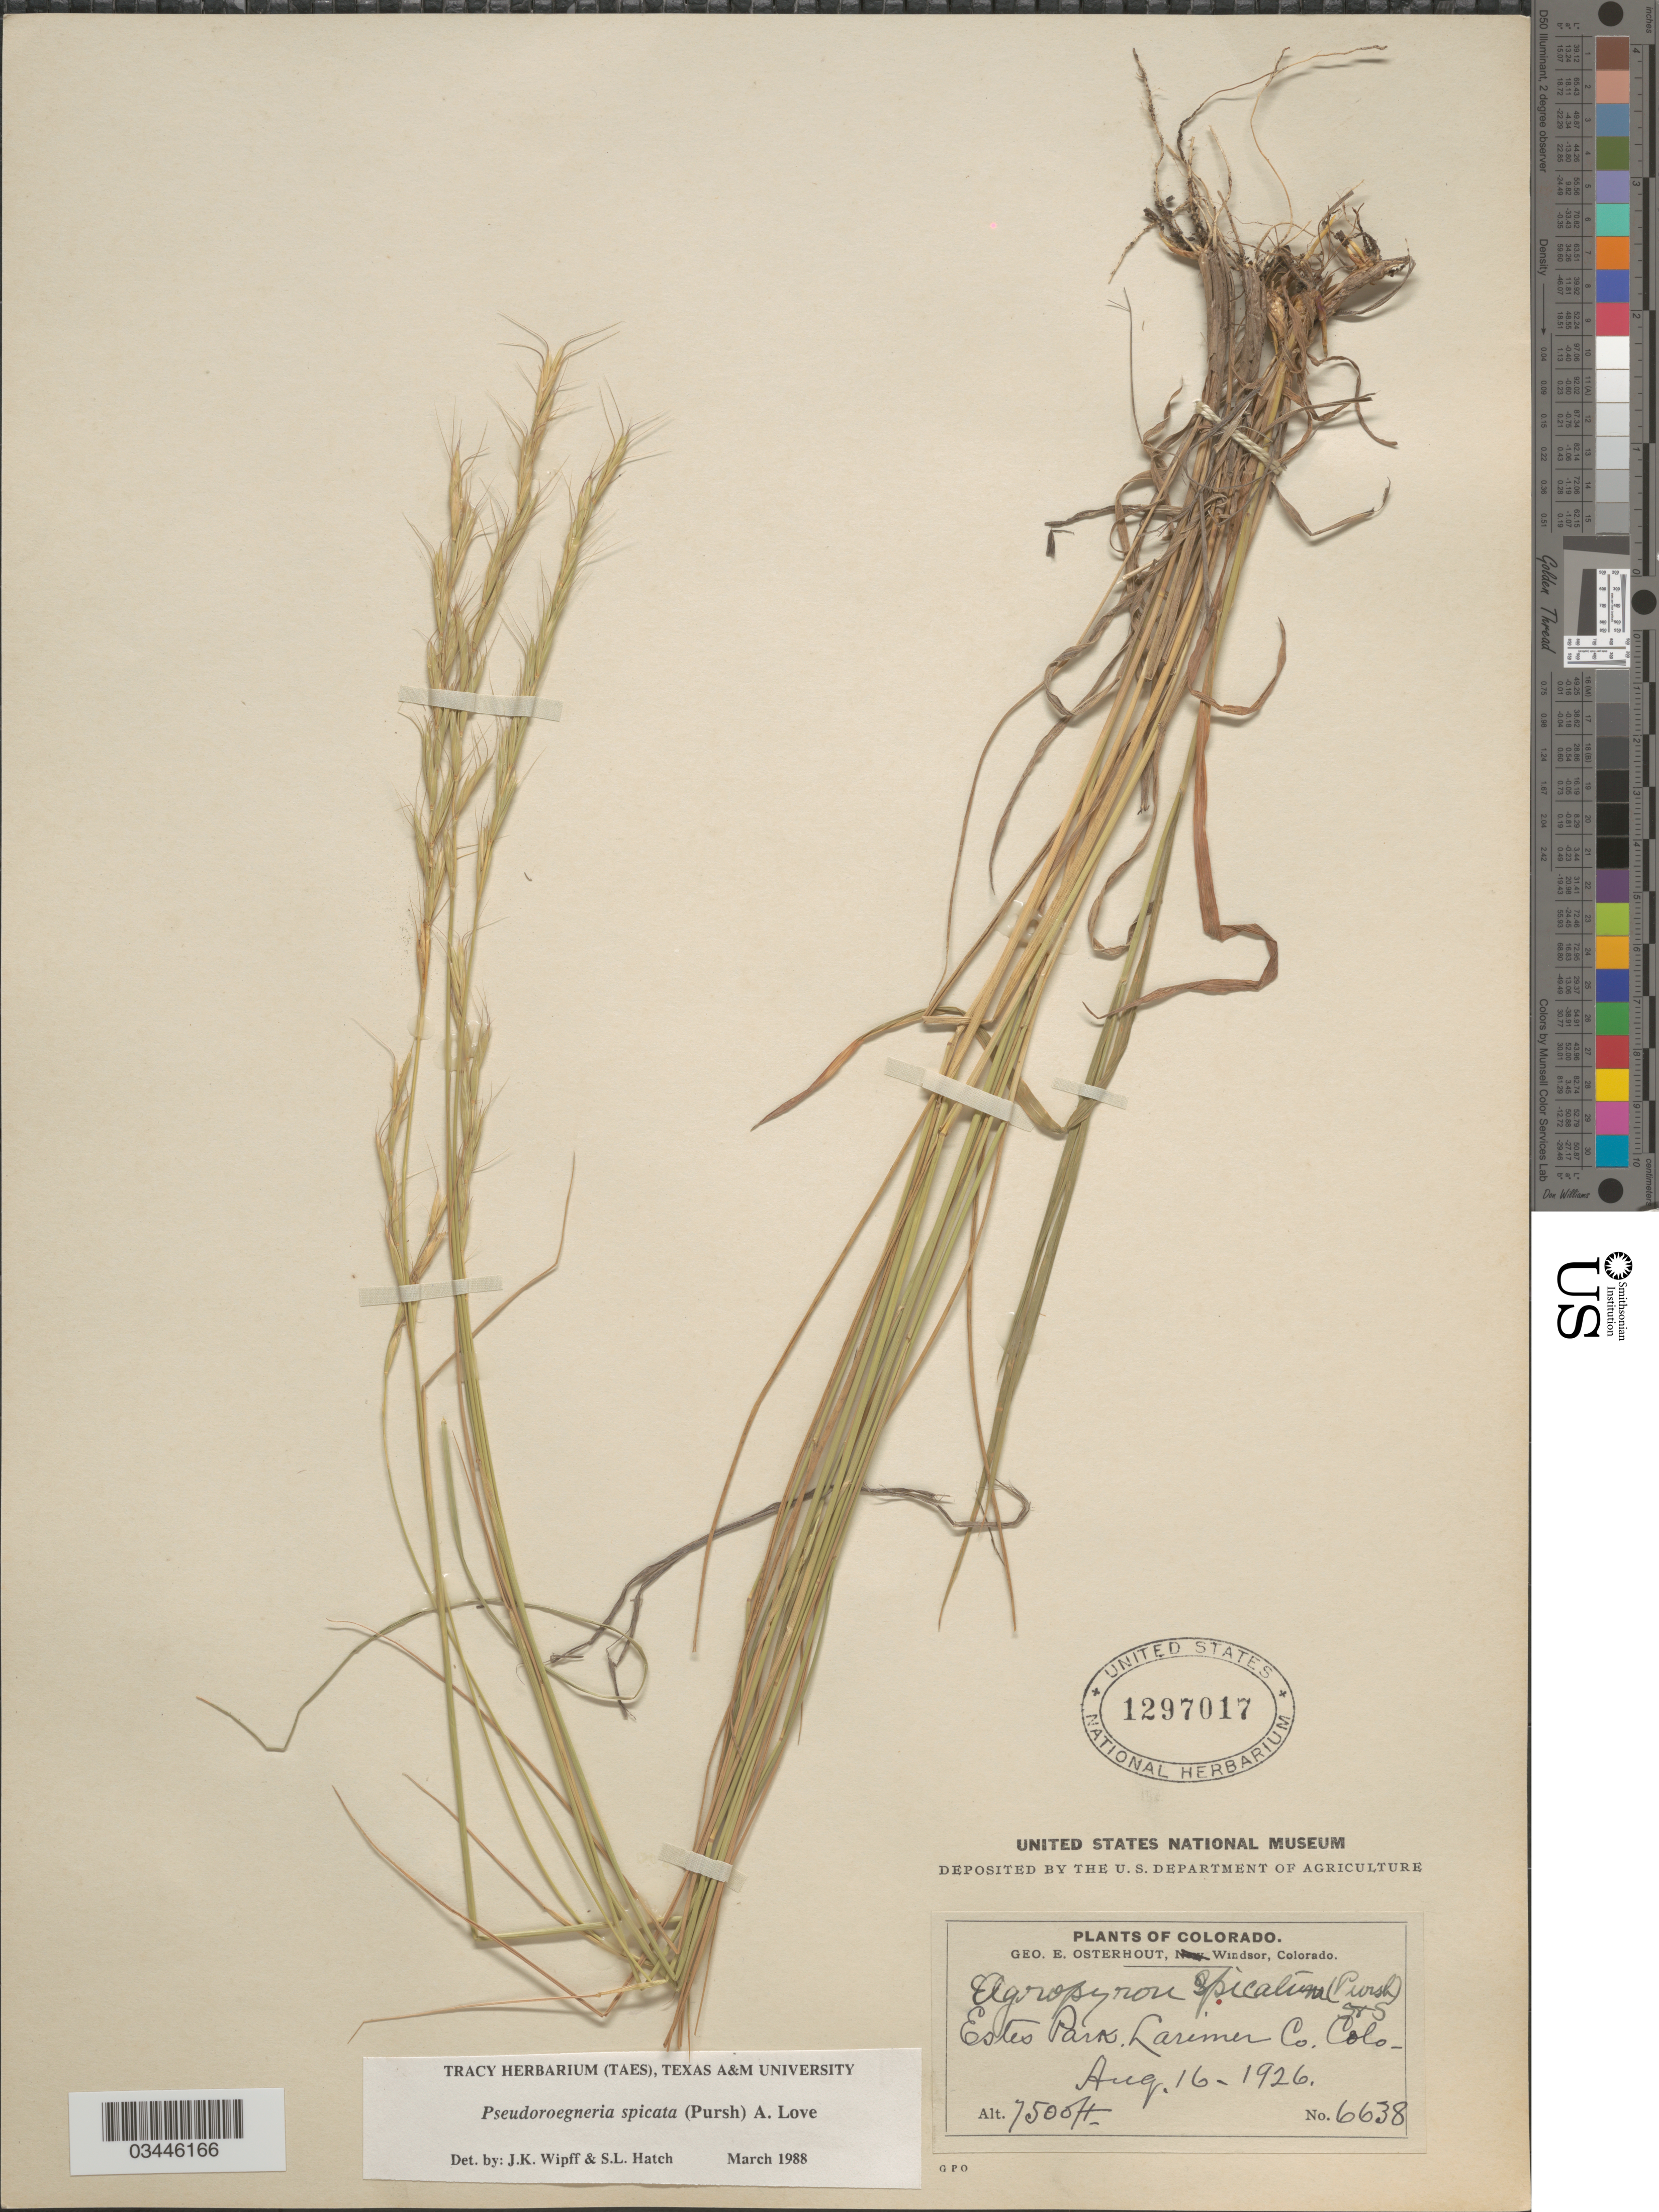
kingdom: Plantae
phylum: Tracheophyta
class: Liliopsida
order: Poales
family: Poaceae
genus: Pseudoroegneria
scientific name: Pseudoroegneria spicata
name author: (Pursh) Á. Löve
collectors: G. Osterhout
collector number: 6638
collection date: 1926-08-16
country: United States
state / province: Colorado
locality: Estes Park, Larimer Co.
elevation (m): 2286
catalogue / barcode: US 1297017